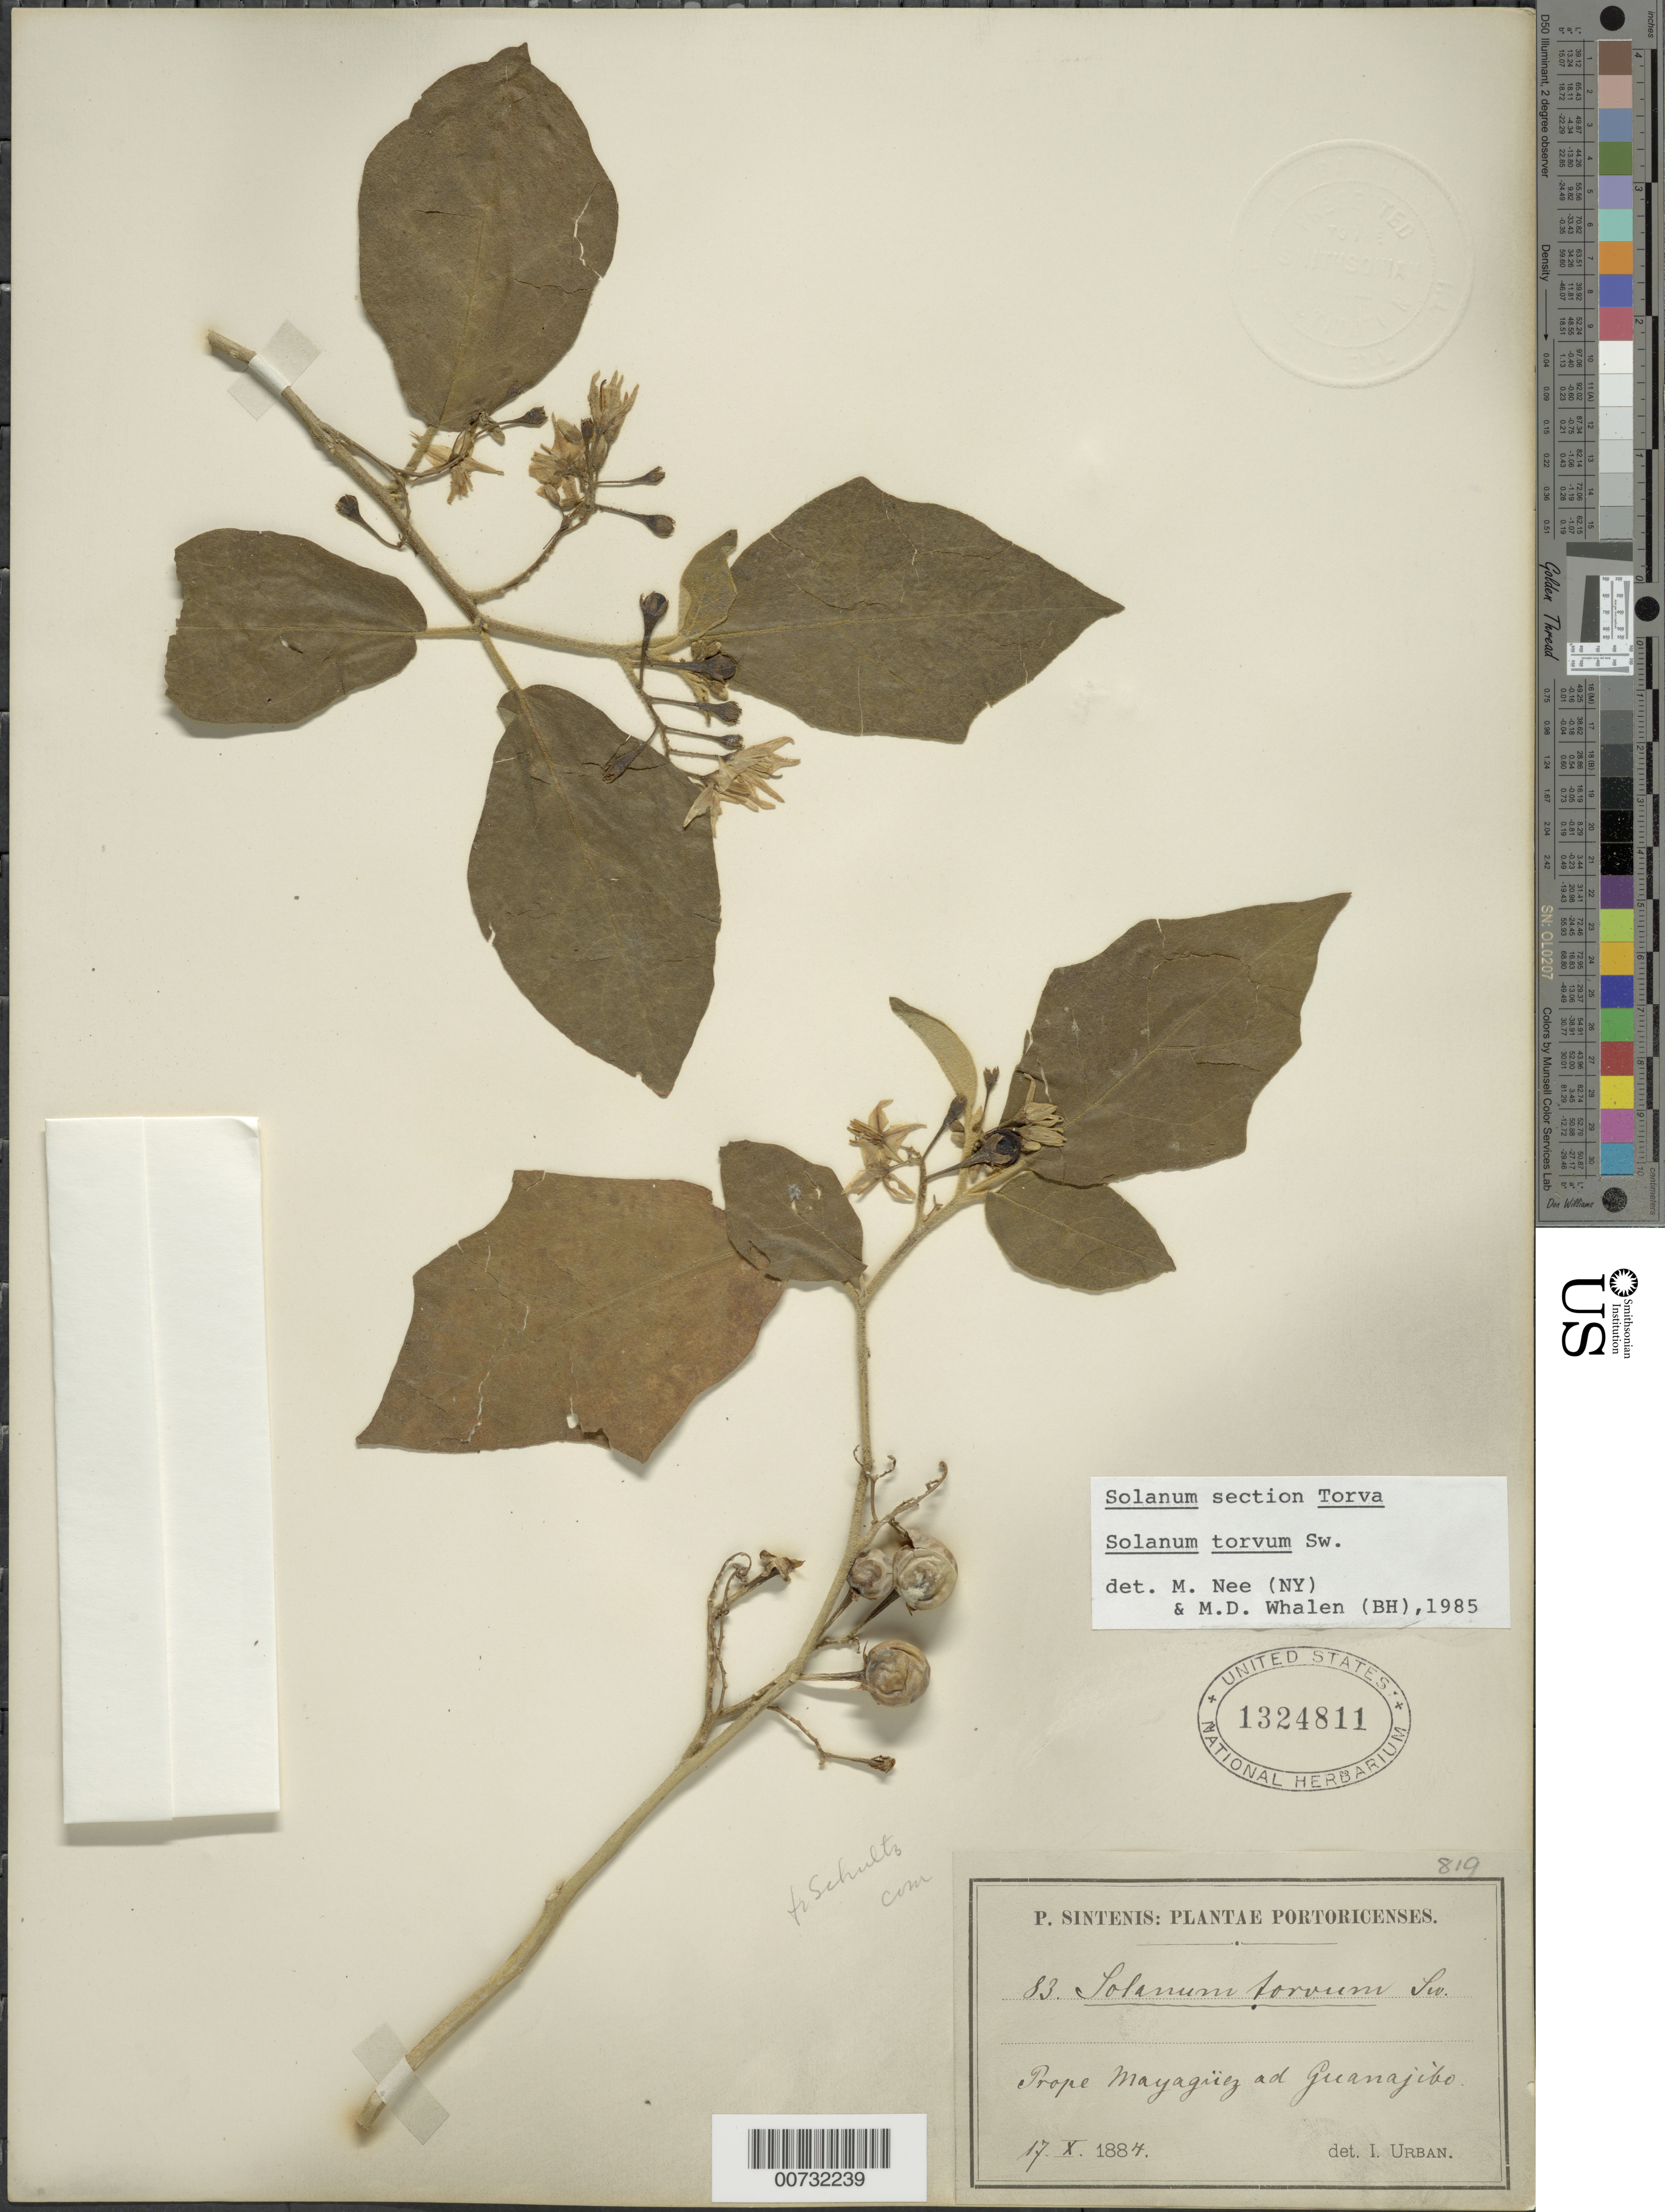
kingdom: Plantae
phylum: Tracheophyta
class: Magnoliopsida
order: Solanales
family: Solanaceae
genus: Solanum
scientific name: Solanum torvum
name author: Sw.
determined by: Nee, Michael H.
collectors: P. Sintenis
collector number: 83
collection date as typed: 17 Oct 1884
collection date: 1884-10-17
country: Puerto Rico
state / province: Mayagüez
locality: Prope Mayaguez ad Guanajibo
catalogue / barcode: US 1324811